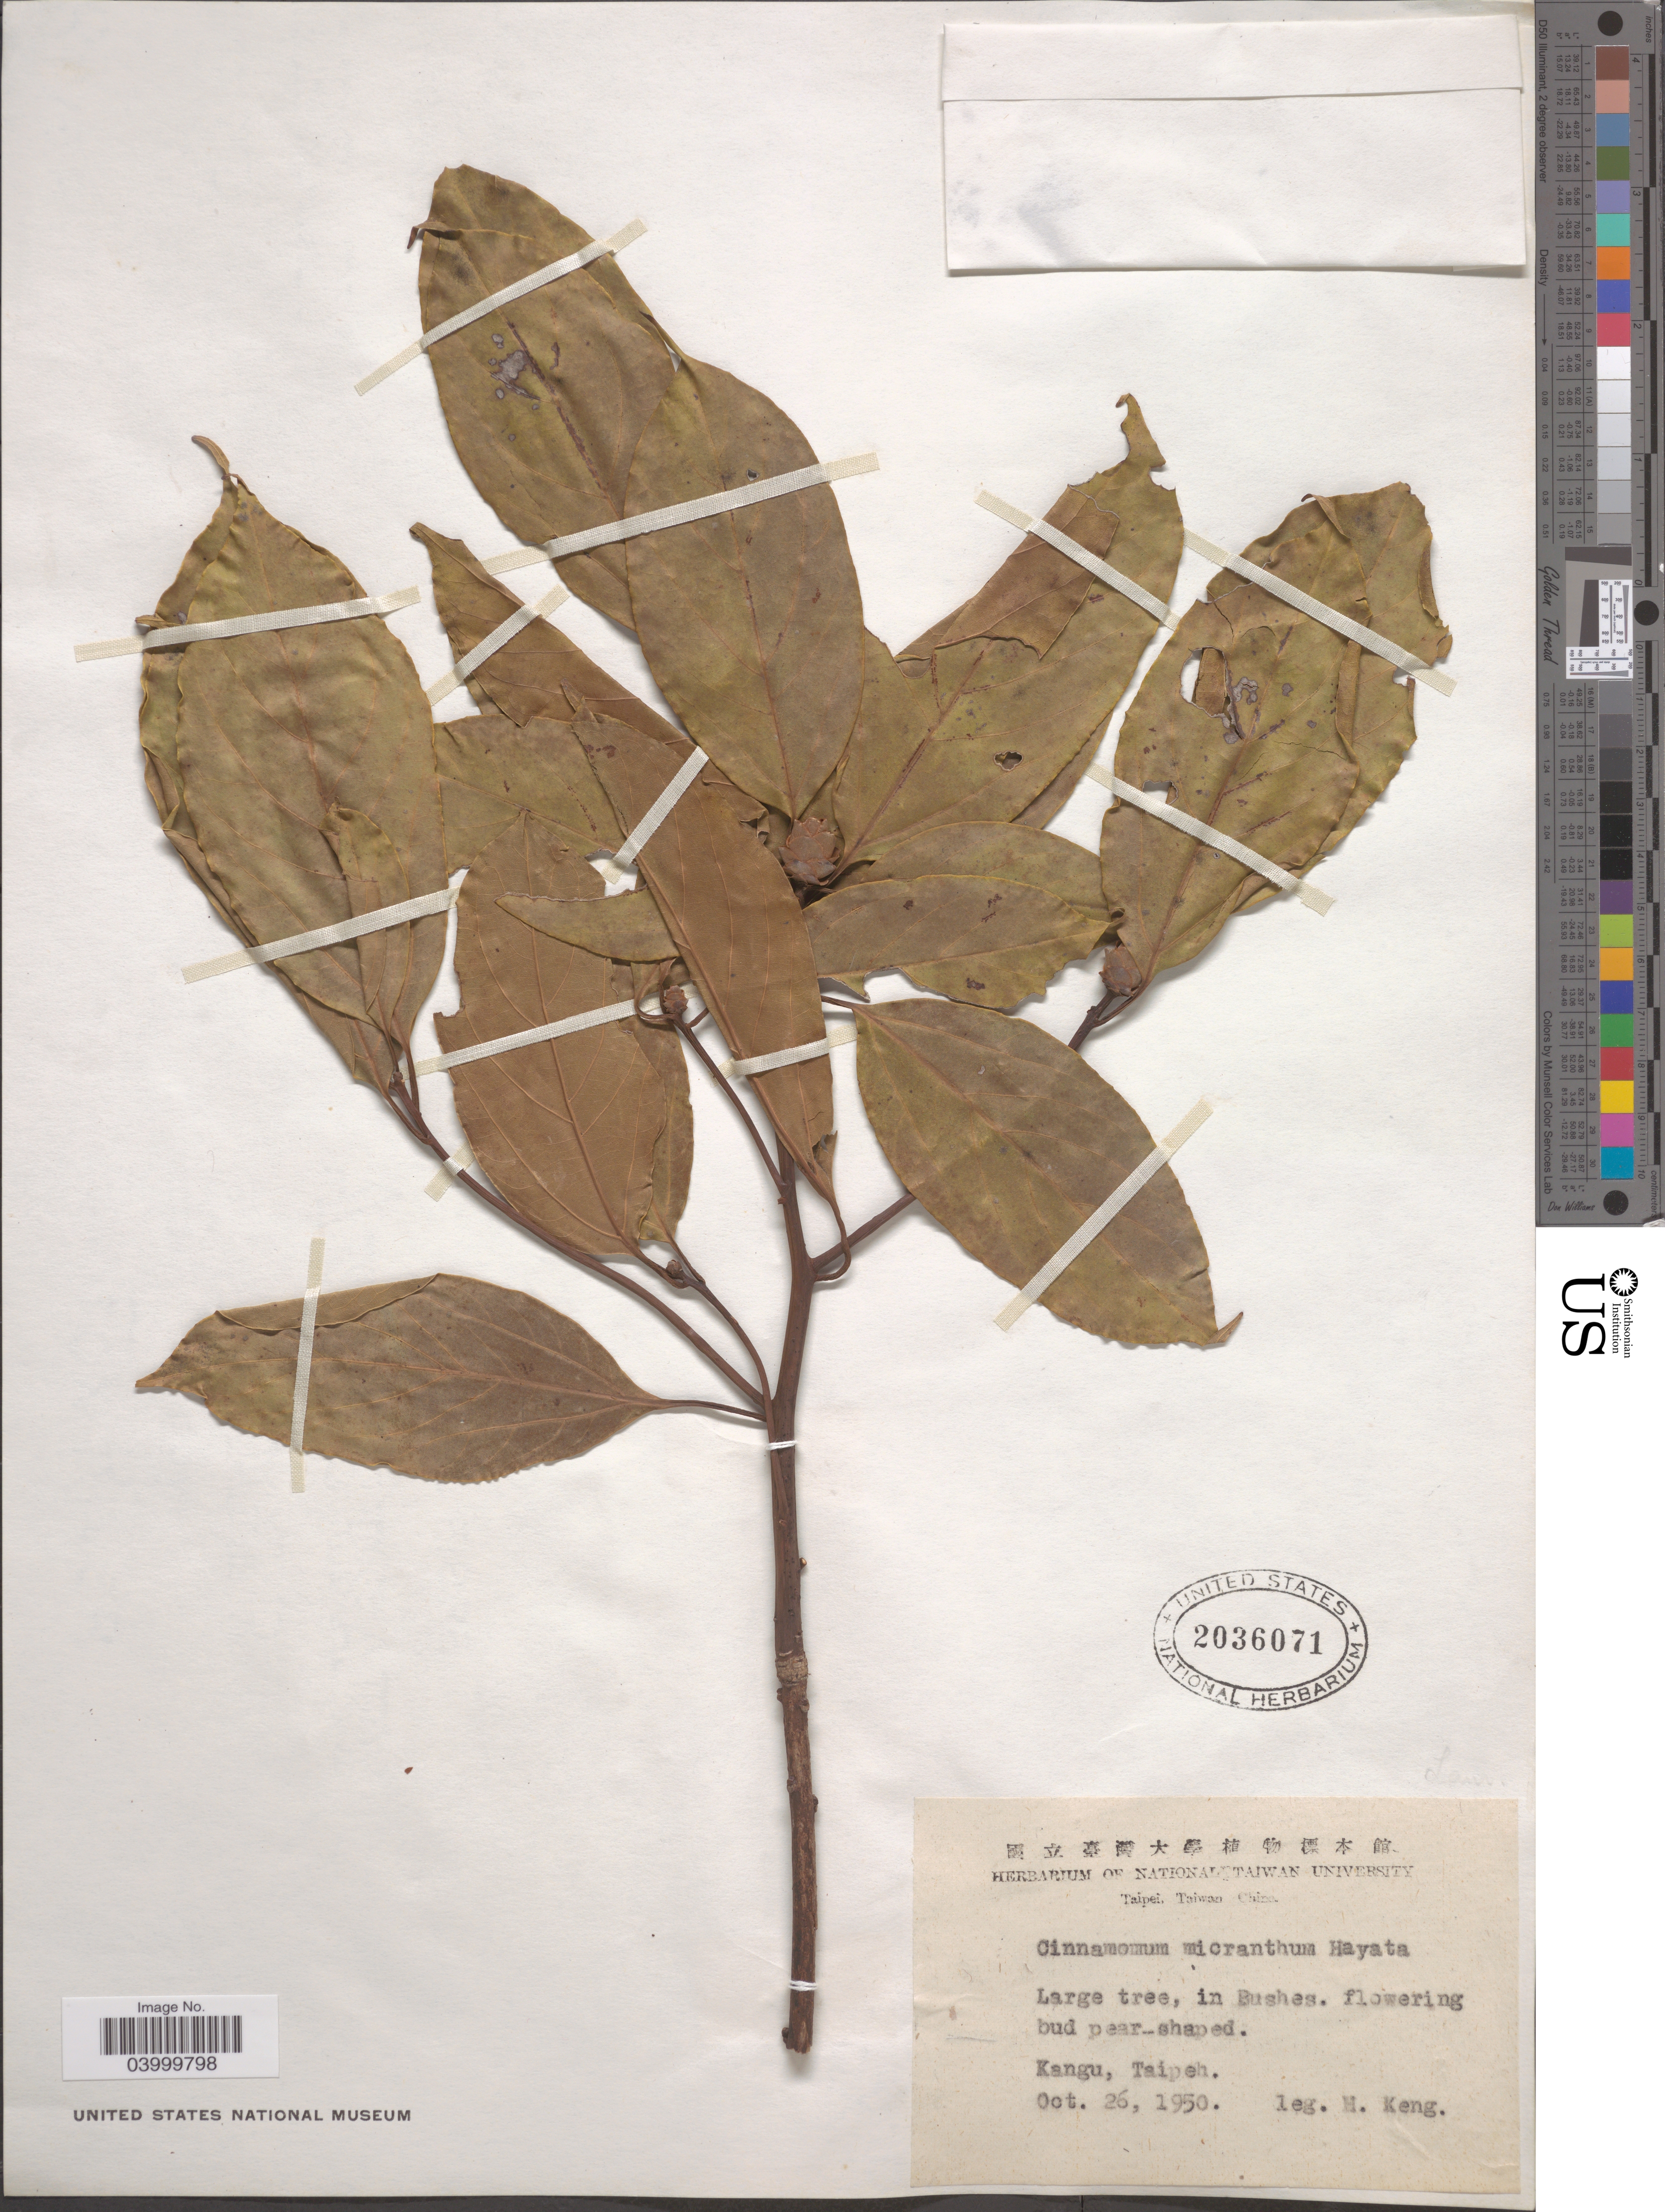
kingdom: Plantae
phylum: Tracheophyta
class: Magnoliopsida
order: Laurales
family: Lauraceae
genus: Cinnamomum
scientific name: Cinnamomum micranthum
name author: Hayata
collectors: H. Keng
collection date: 1950-10-26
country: Taiwan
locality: Kangu, Taipeh.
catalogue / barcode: US 2036071